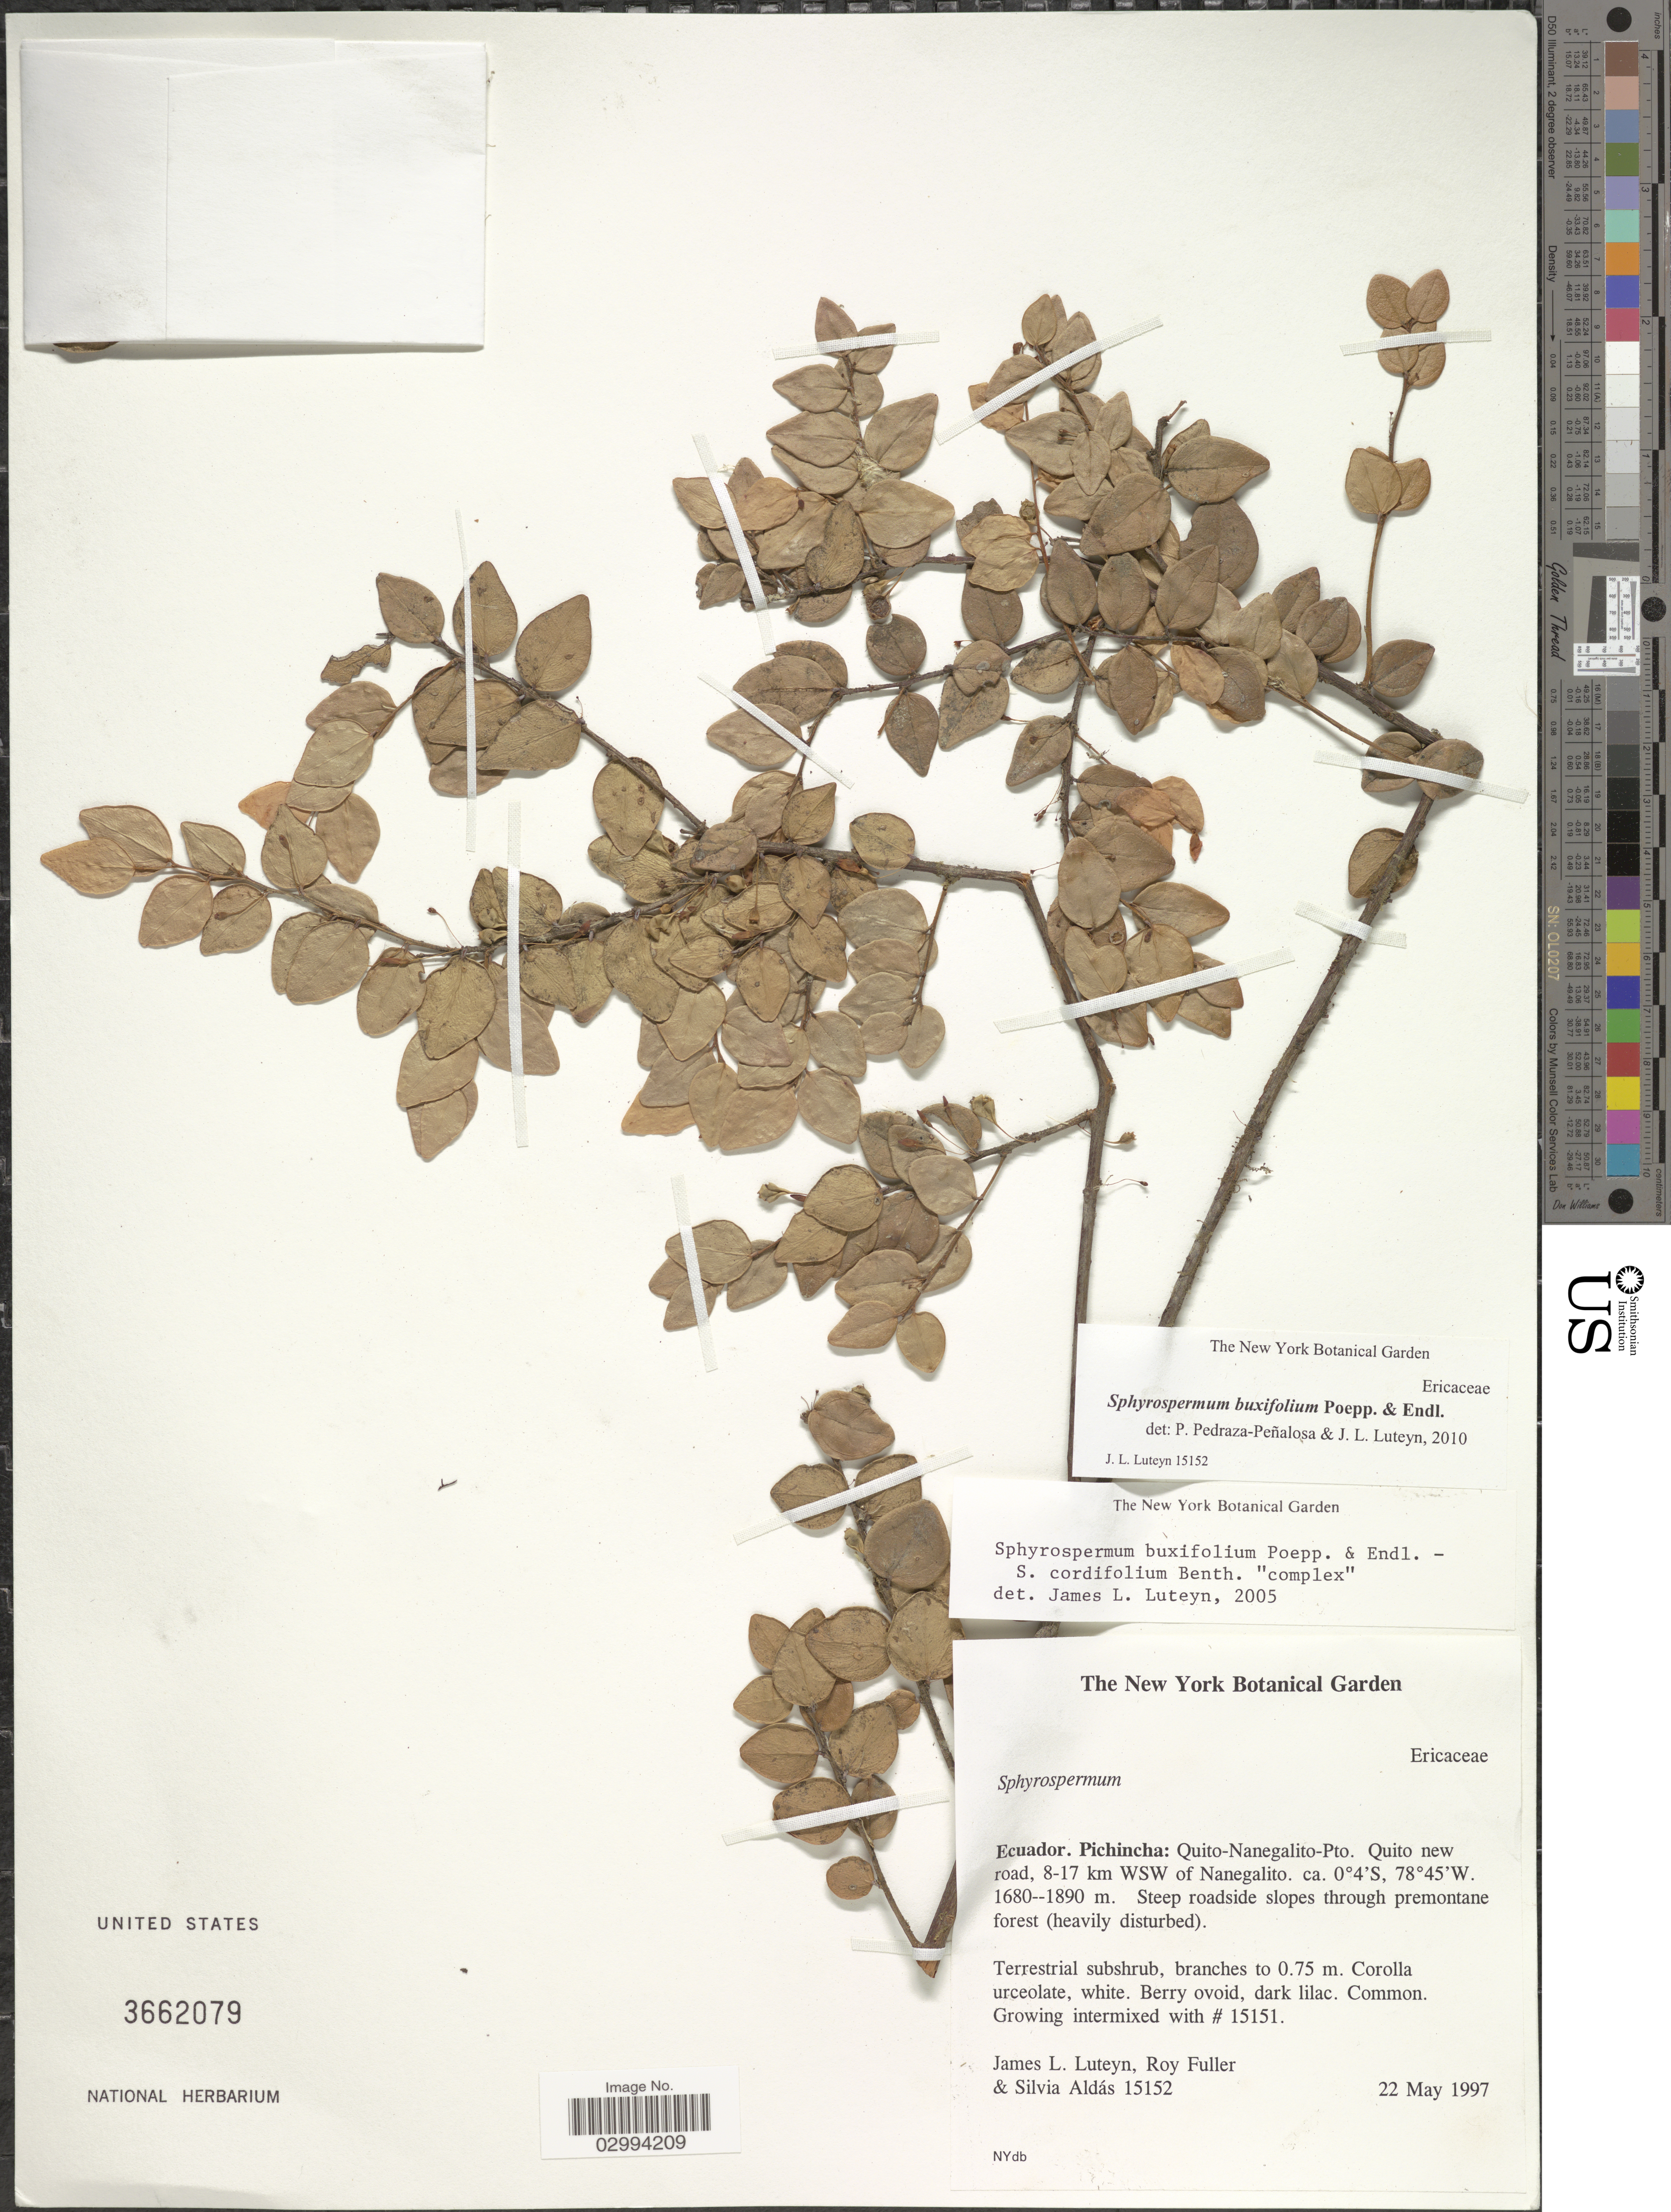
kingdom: Plantae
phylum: Tracheophyta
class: Magnoliopsida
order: Ericales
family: Ericaceae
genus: Sphyrospermum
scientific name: Sphyrospermum buxifolium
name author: Poepp. & Endl.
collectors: J. Luteyn, R. Fuller & S. Aldás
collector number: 15152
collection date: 1997-05-22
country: Ecuador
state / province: Pichincha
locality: Quito-Nanegalito-Pto. Quito new road, 8-17 km WSW of Nanegalito.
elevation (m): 1680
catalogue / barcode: US 3662079